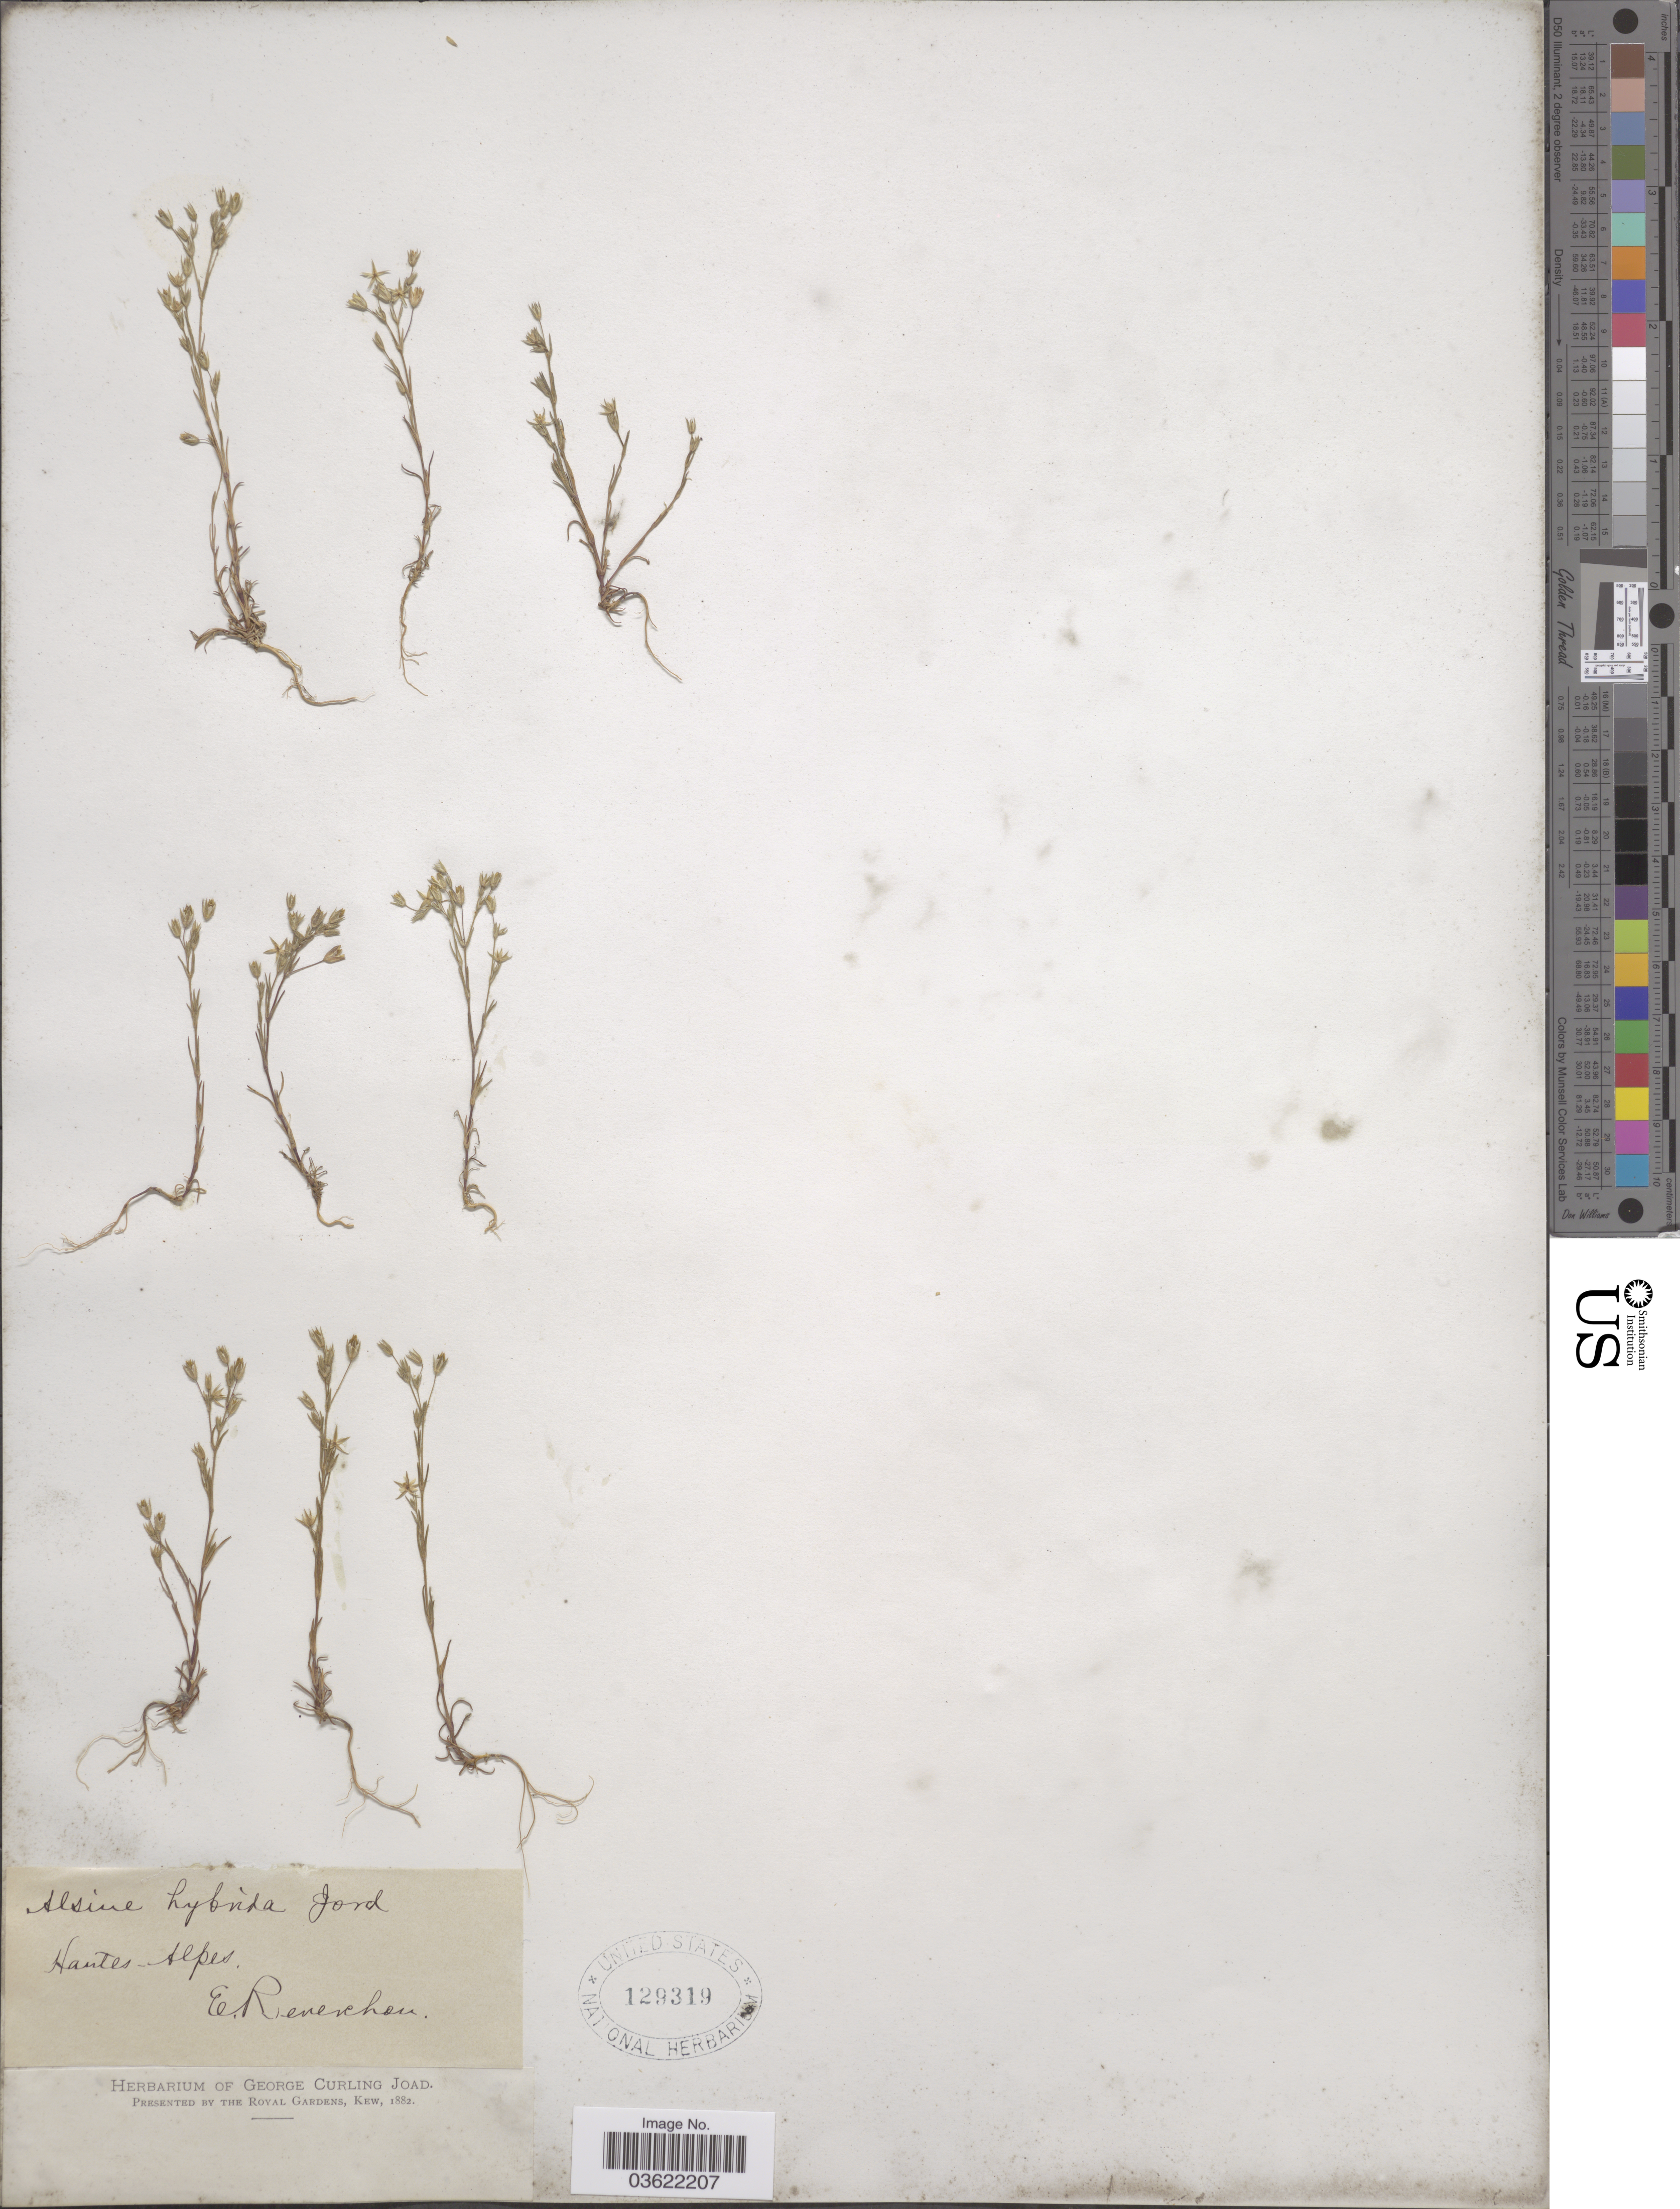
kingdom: Plantae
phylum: Tracheophyta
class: Magnoliopsida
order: Caryophyllales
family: Caryophyllaceae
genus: Arenaria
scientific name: Arenaria hybrida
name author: Vill.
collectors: E. Reverchon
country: France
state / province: Provence-Alpes-Côte d'Azur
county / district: Hautes-Alpes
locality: Hautes-Alpes.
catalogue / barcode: US 129319